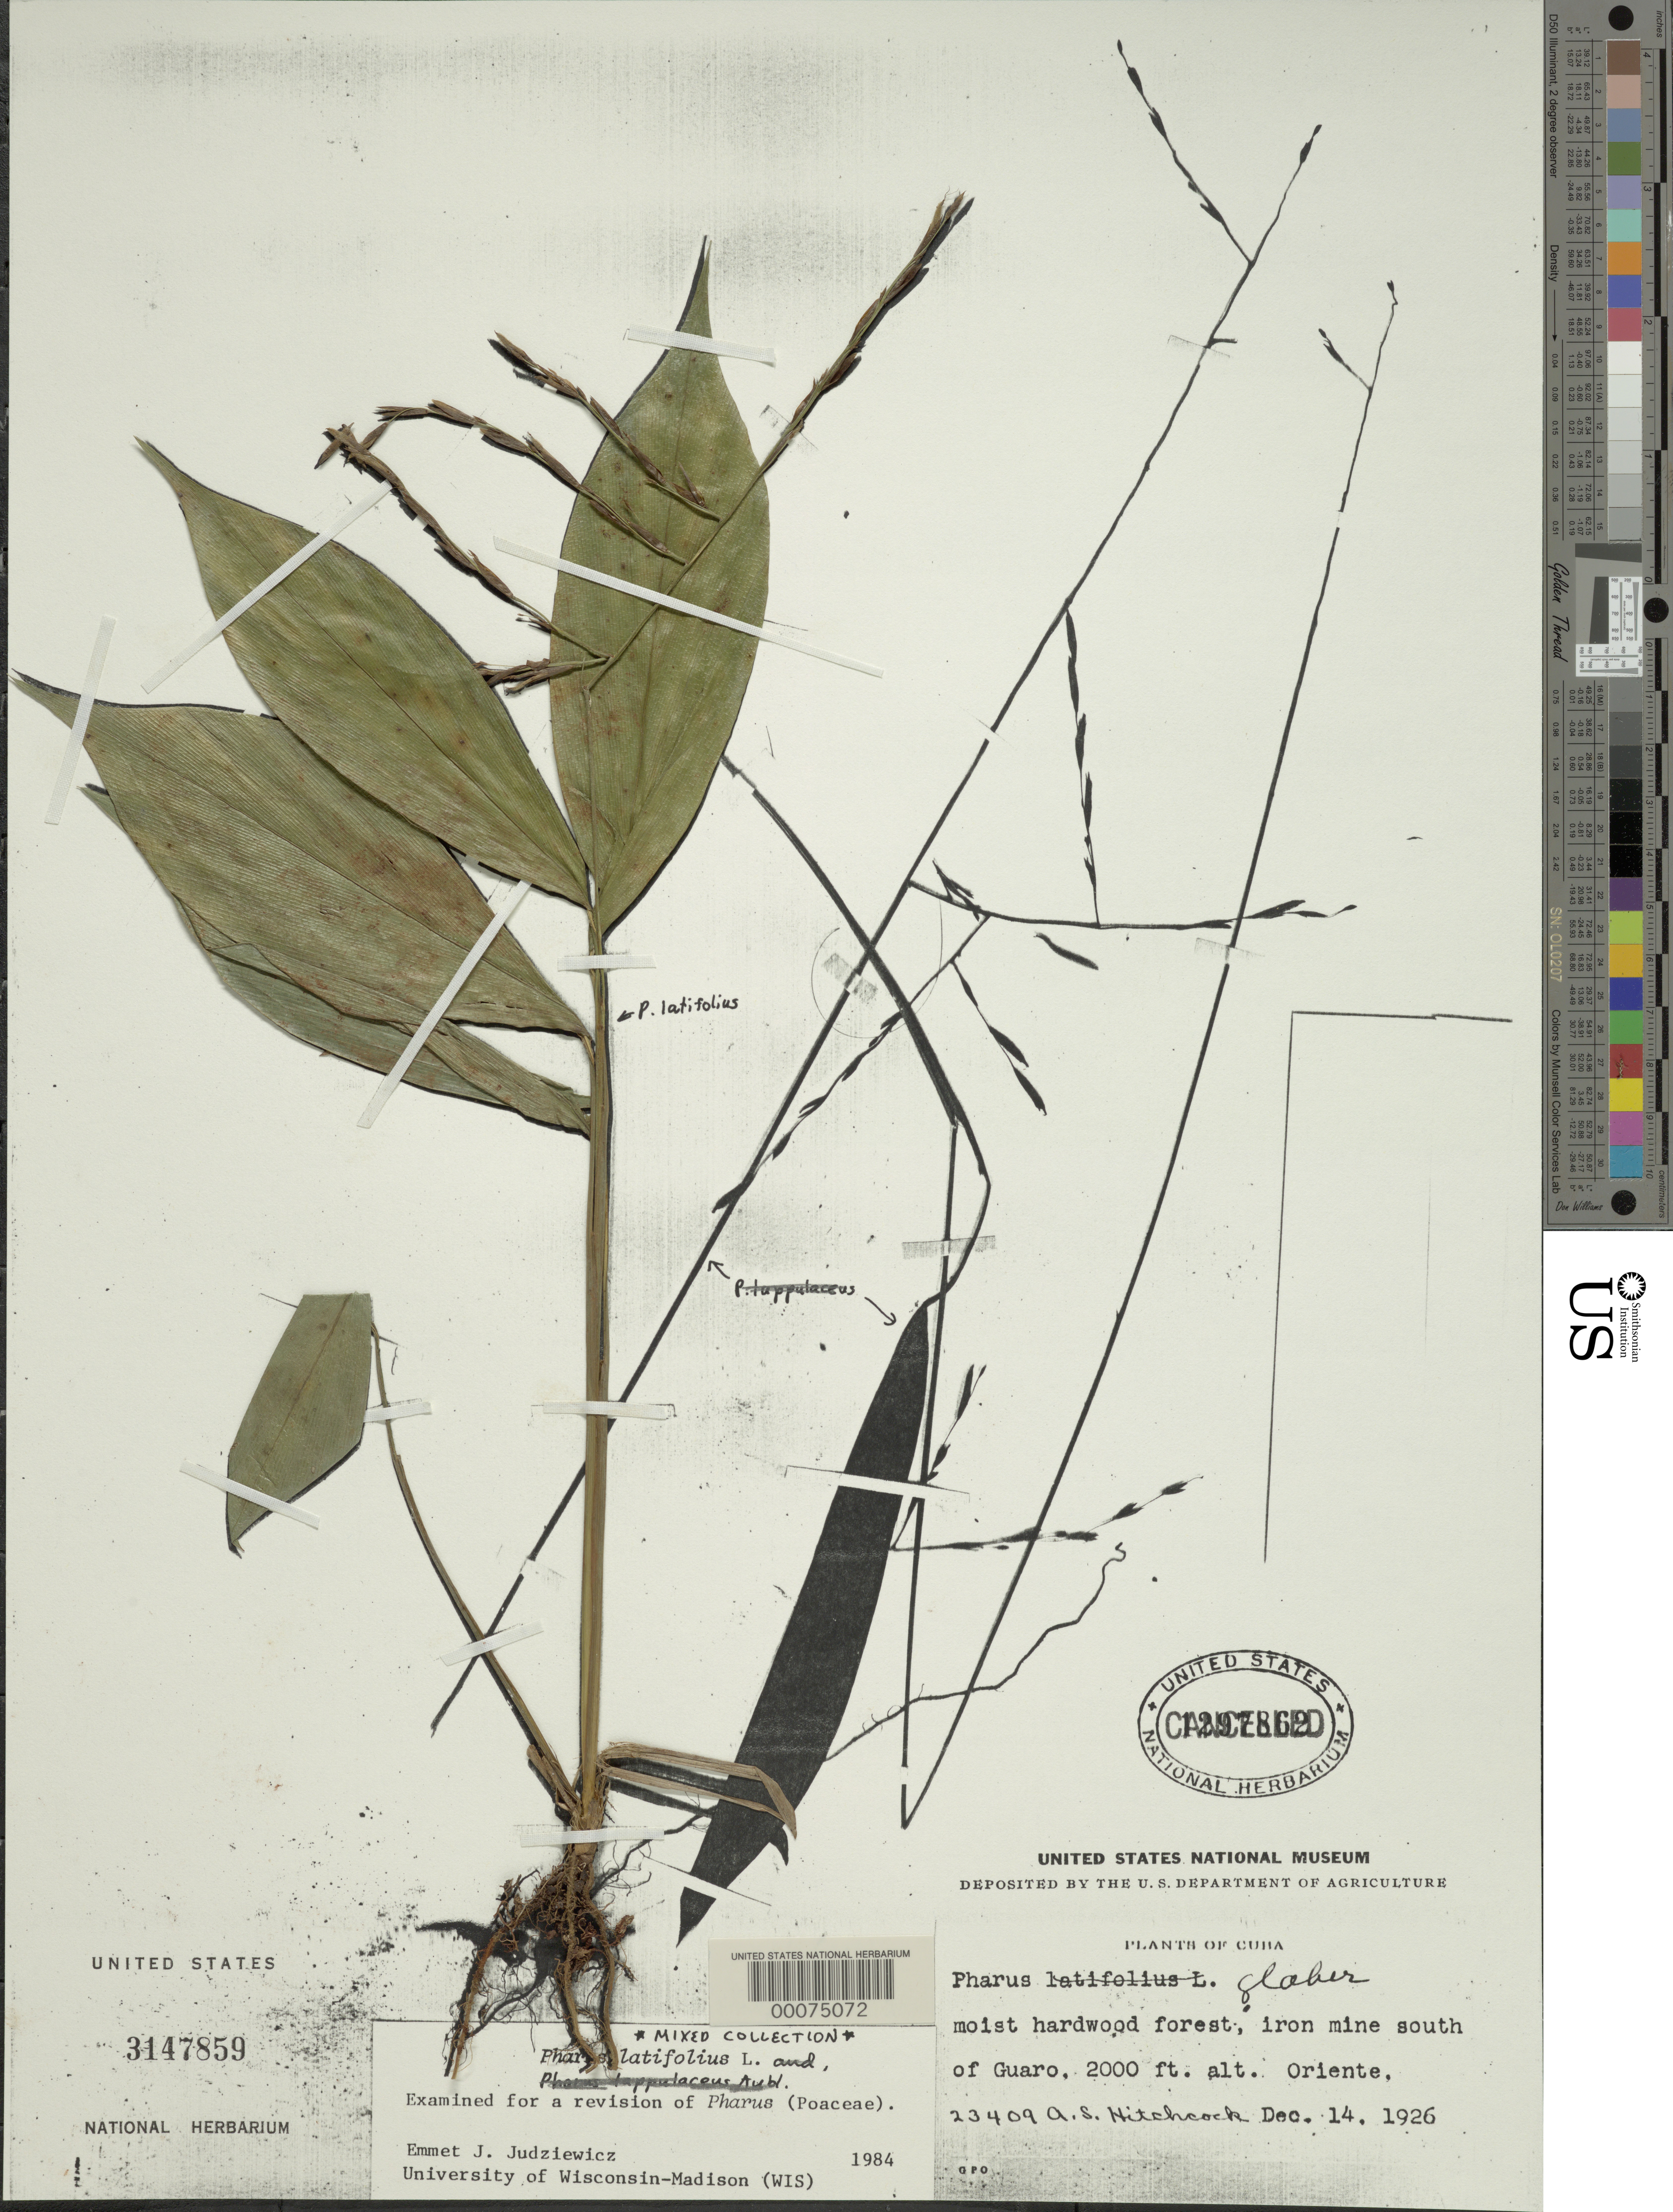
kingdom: Plantae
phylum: Tracheophyta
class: Liliopsida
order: Poales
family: Poaceae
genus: Pharus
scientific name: Pharus latifolius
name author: L.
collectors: A. S. Hitchcock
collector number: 23409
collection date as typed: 14 Dec 1926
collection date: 1926-12-14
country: Cuba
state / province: Oriente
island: Greater Antilles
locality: Iron mine s of guaro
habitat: Moist hardwood forest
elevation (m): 610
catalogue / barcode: US 3147859